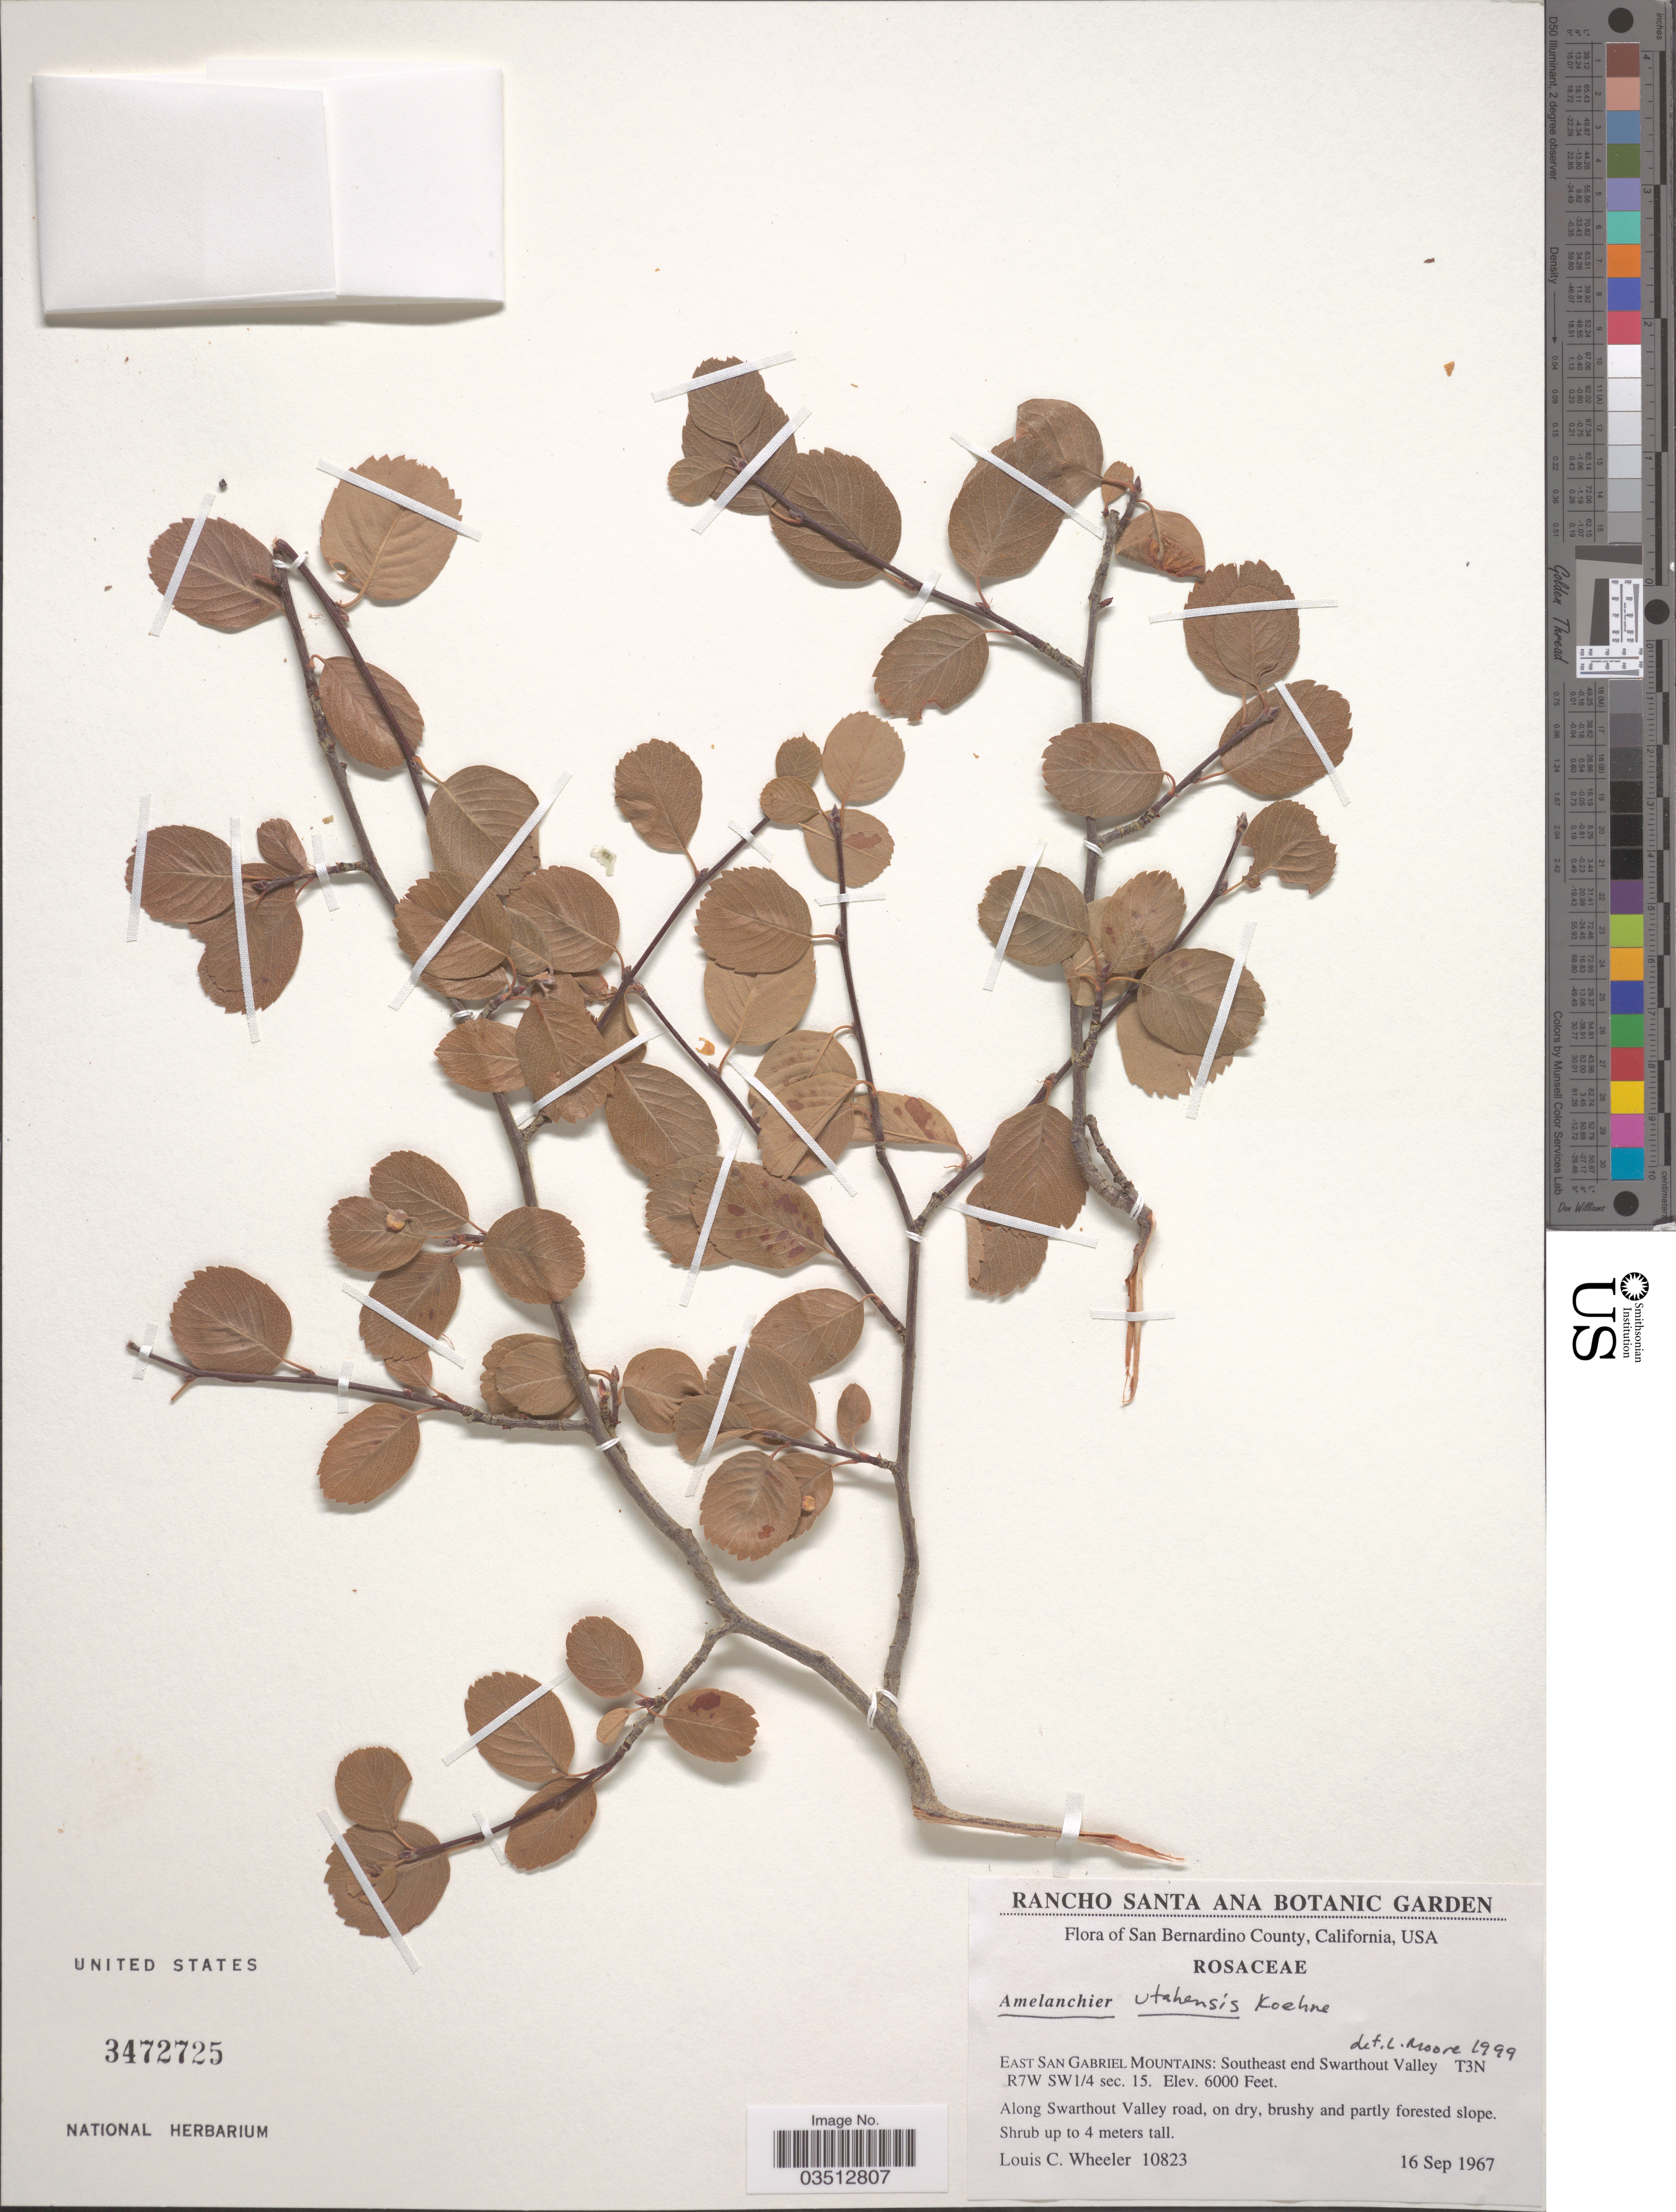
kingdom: Plantae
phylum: Tracheophyta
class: Magnoliopsida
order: Rosales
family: Rosaceae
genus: Amelanchier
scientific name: Amelanchier utahensis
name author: Koehne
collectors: L. C. Wheeler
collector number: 10823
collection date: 1967-09-16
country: United States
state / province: California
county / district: San Bernardino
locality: San Bernardino County. East San Gabriel Mountains: Southeast end Swarthout Valley T3N R7W SW¼ sec. 15. Along Swarthout Valley road.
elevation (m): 1829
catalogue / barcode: US 3472725